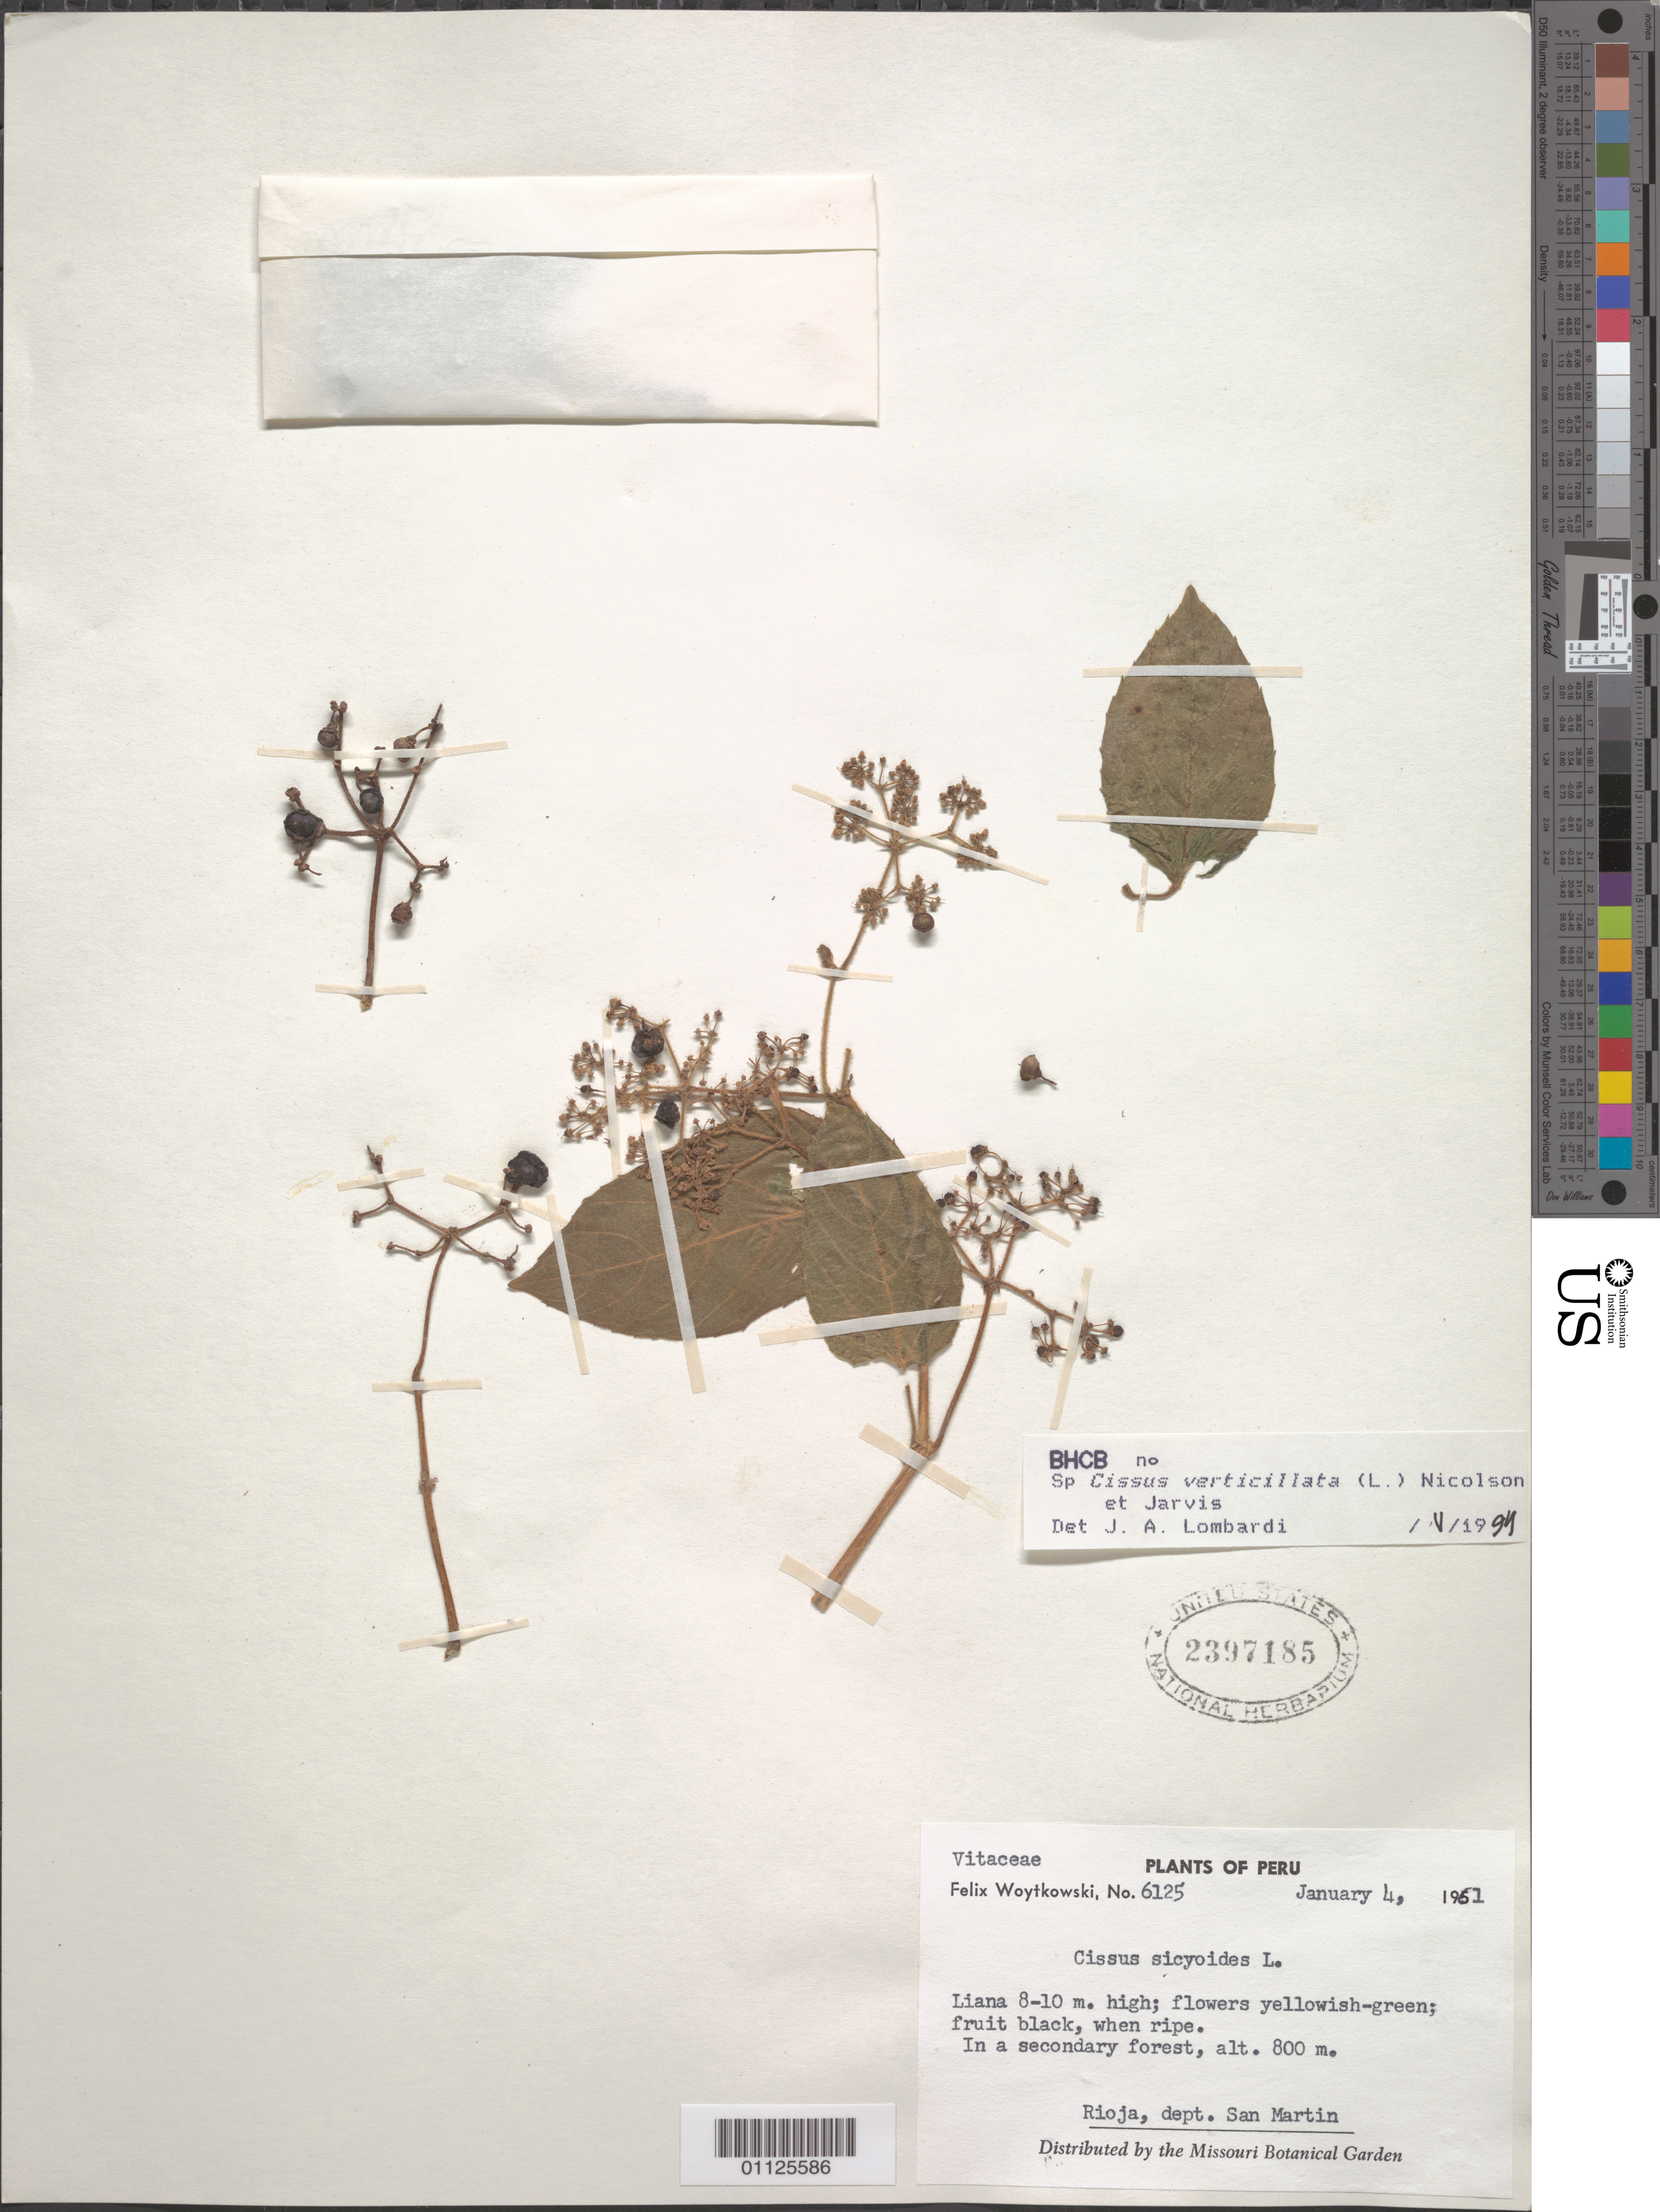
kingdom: Plantae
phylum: Tracheophyta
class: Magnoliopsida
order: Vitales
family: Vitaceae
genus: Cissus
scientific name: Cissus verticillata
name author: (L.) Nicolson & C.E. Jarvis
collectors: F. Woytkowski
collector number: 6125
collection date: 1961-01-04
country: Peru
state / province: San Martín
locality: Rioja, dept. San Martin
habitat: In a secondary forest. Liana.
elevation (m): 800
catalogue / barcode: US 2397185